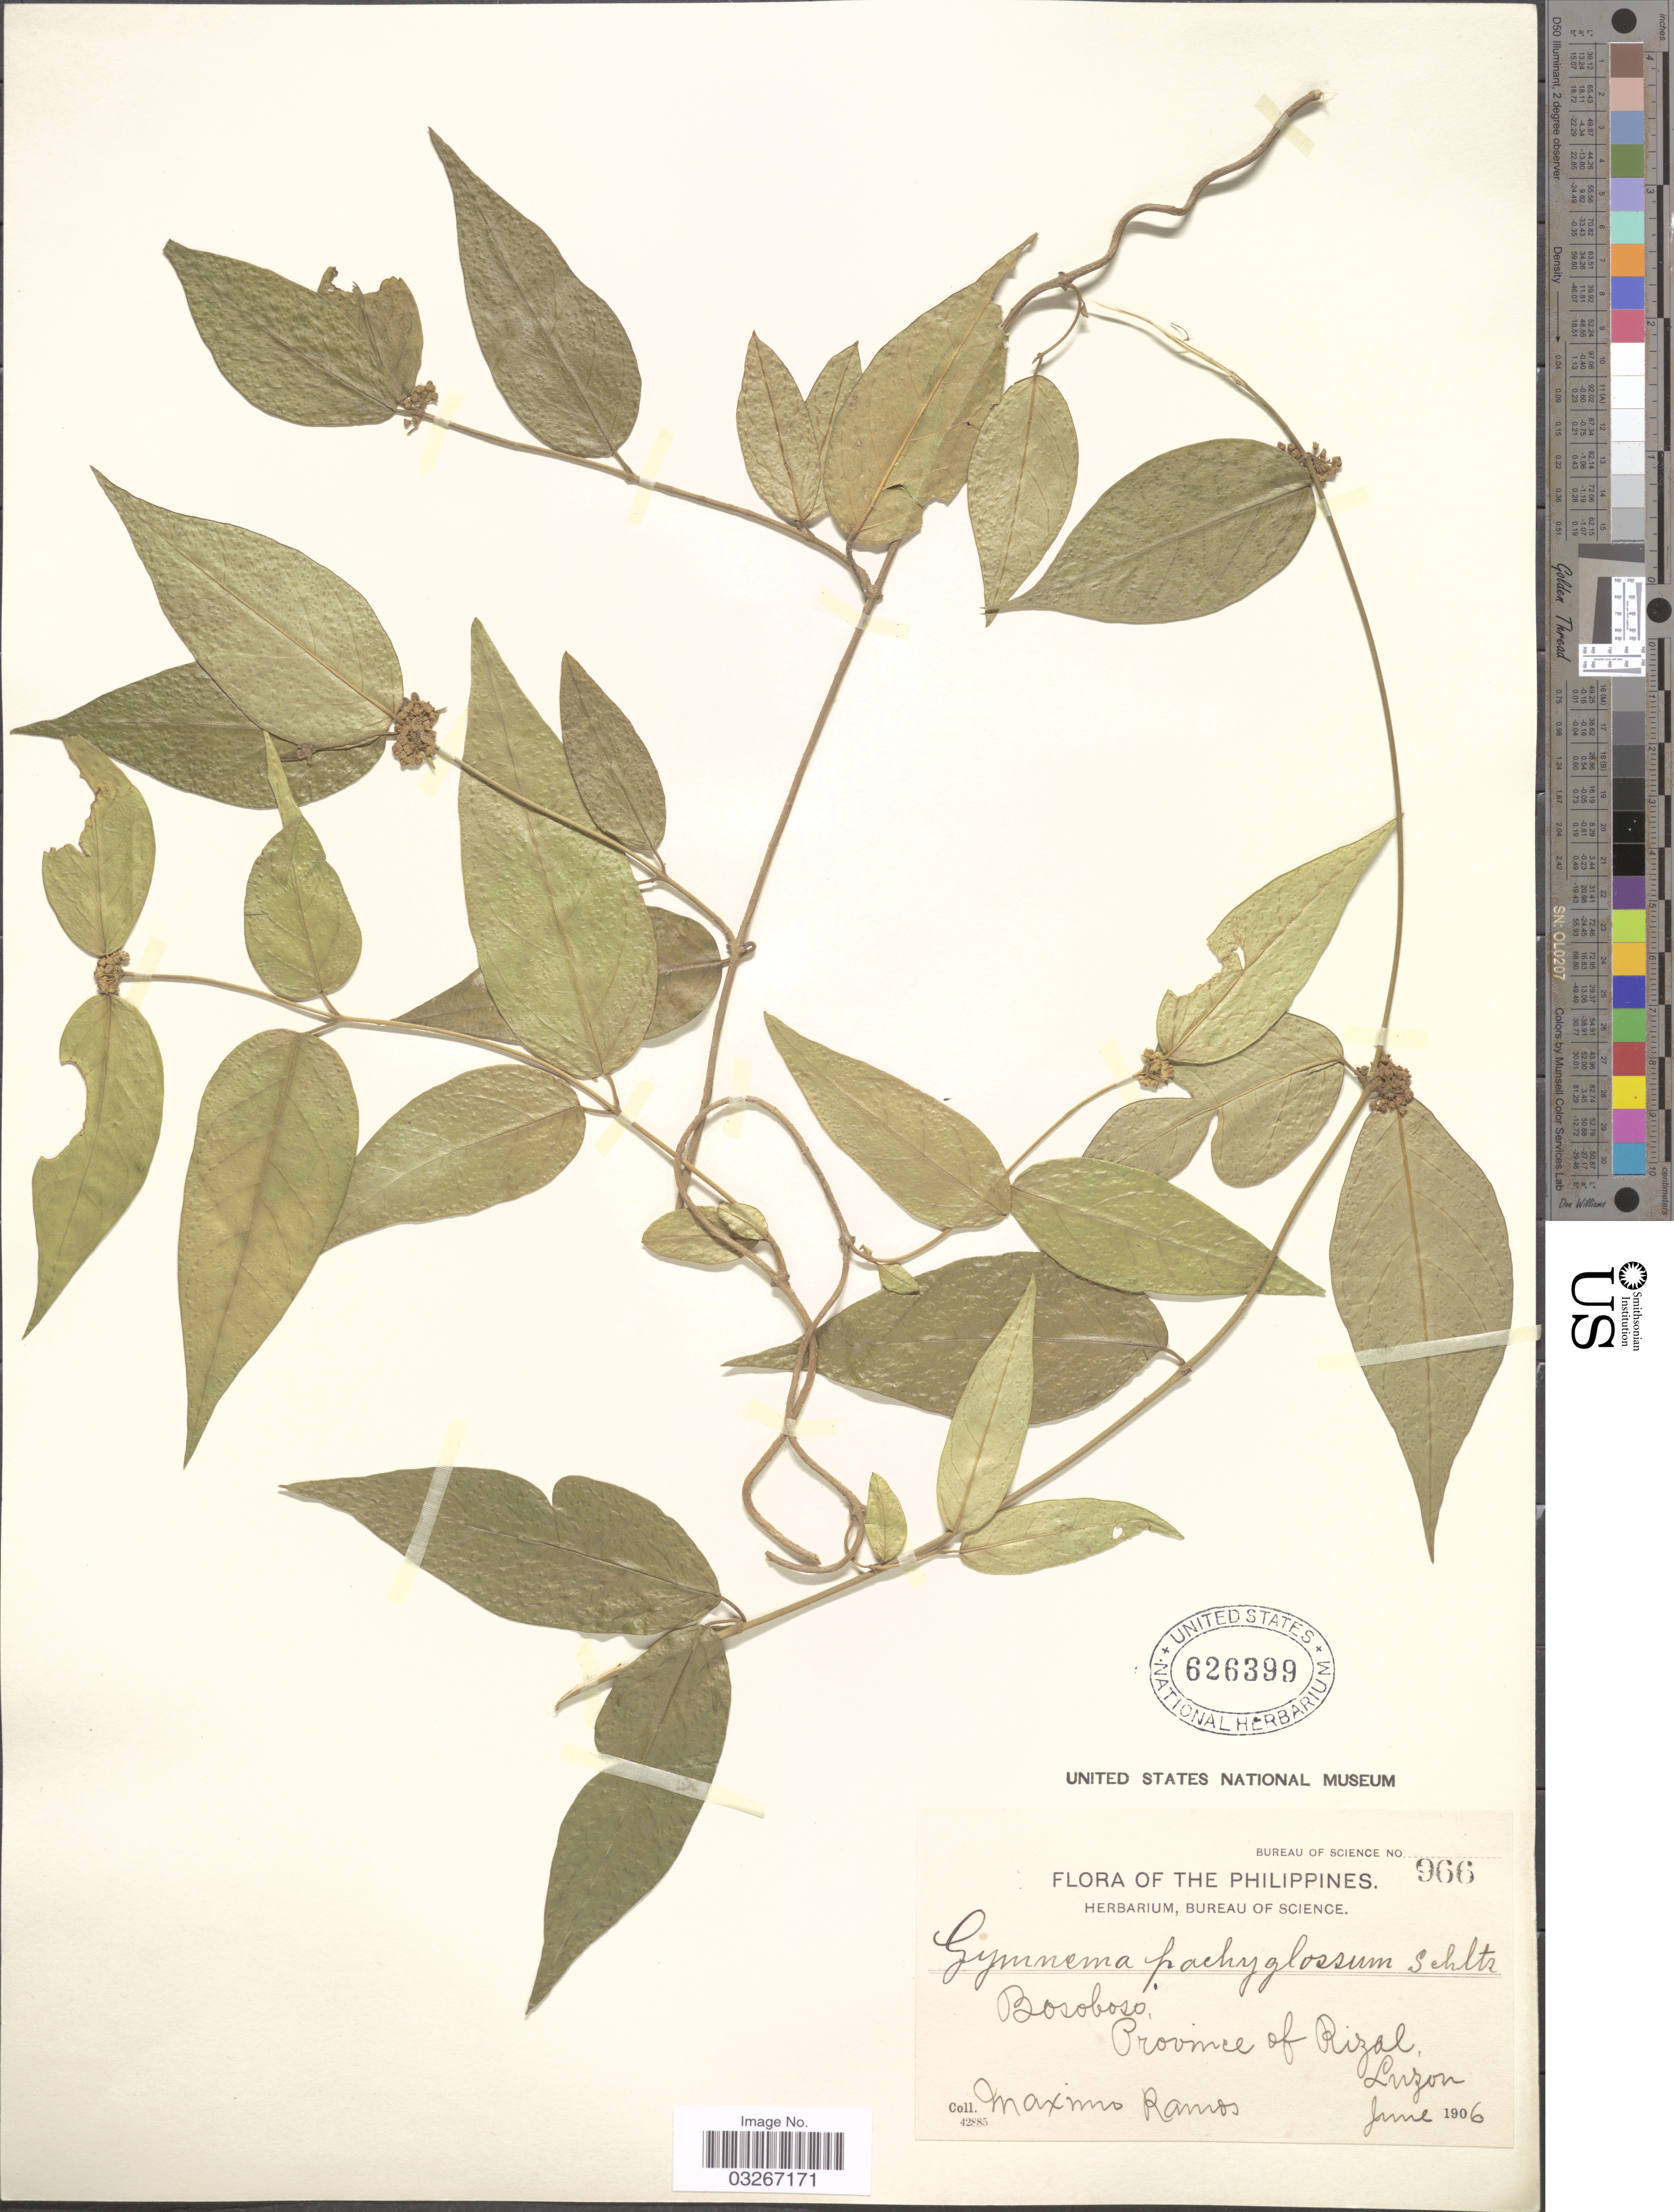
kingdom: Plantae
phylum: Tracheophyta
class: Magnoliopsida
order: Gentianales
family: Apocynaceae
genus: Gymnema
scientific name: Gymnema pachyglossum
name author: Schltr.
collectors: M. Ramos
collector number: Bureau of Science 966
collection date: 1906-06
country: Philippines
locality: Bosoboso, Province of Rizal, Luzon.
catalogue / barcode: US 626399